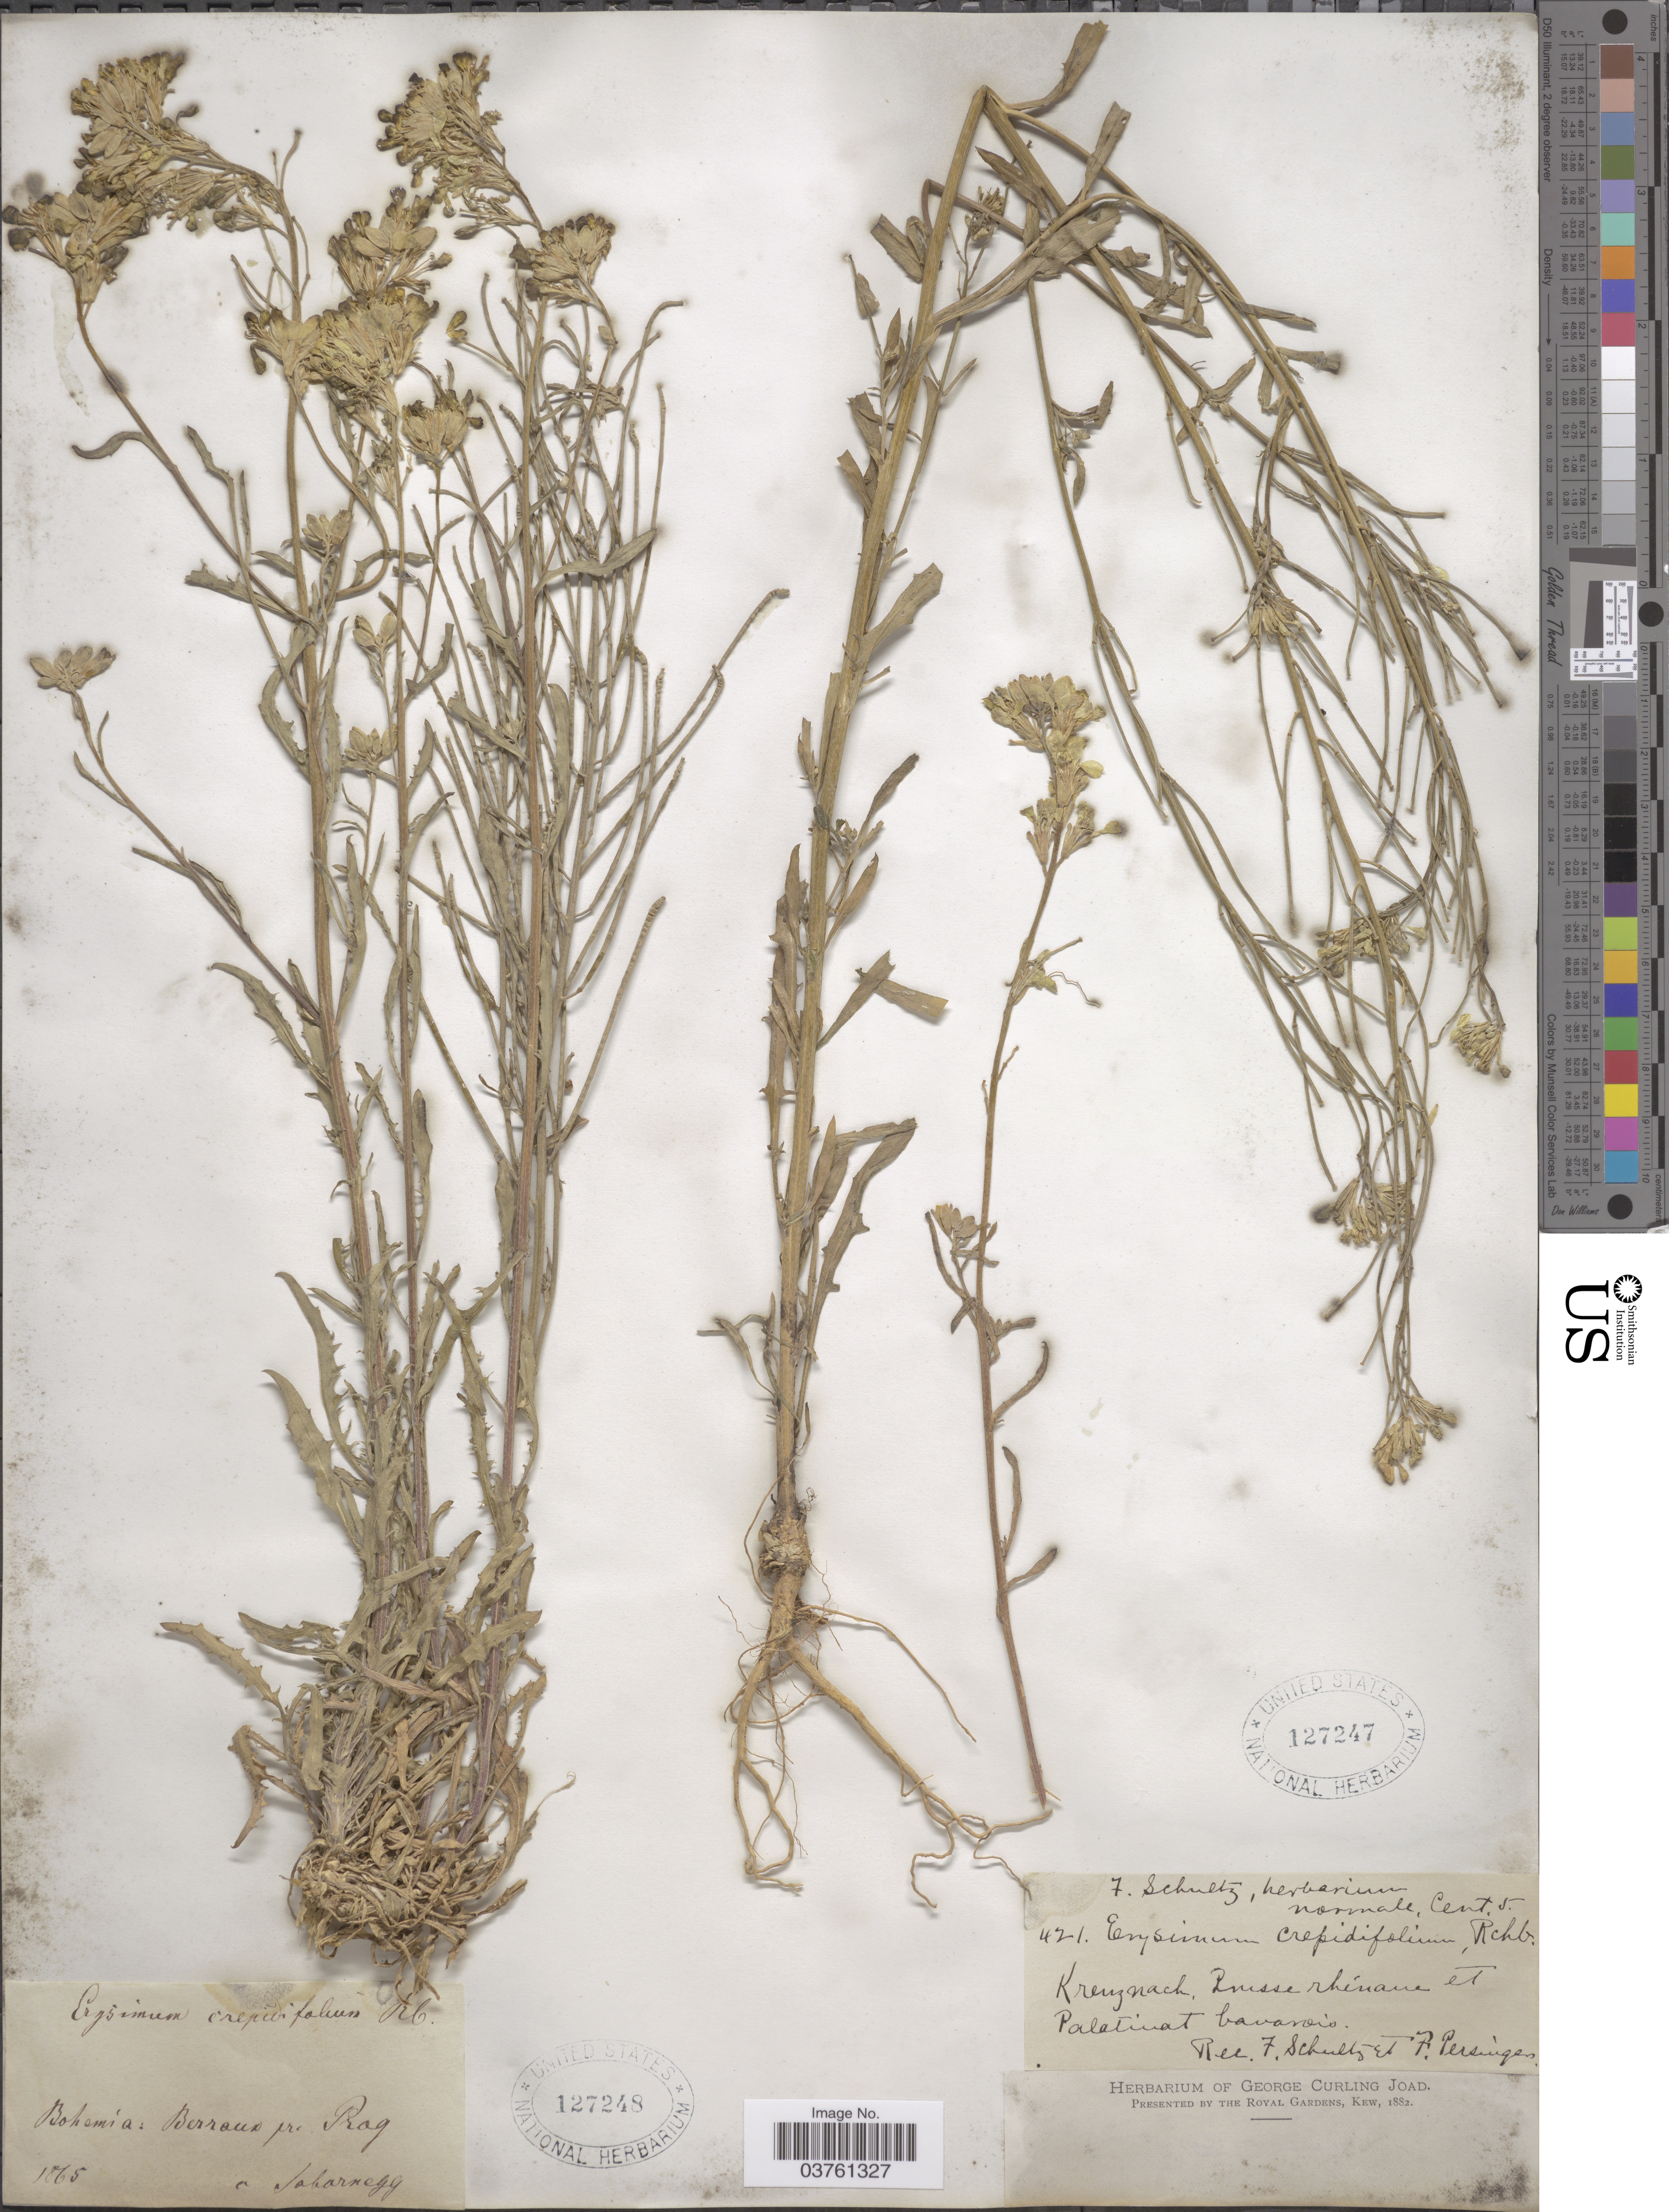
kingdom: Plantae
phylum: Tracheophyta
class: Magnoliopsida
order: Brassicales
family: Brassicaceae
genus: Erysimum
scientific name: Erysimum crepidifolium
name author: Rchb.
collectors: Jabornegg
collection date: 1865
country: Czechia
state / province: Prague, Capital District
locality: Bohemia: Berraux pr Prag.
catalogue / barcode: US 127248